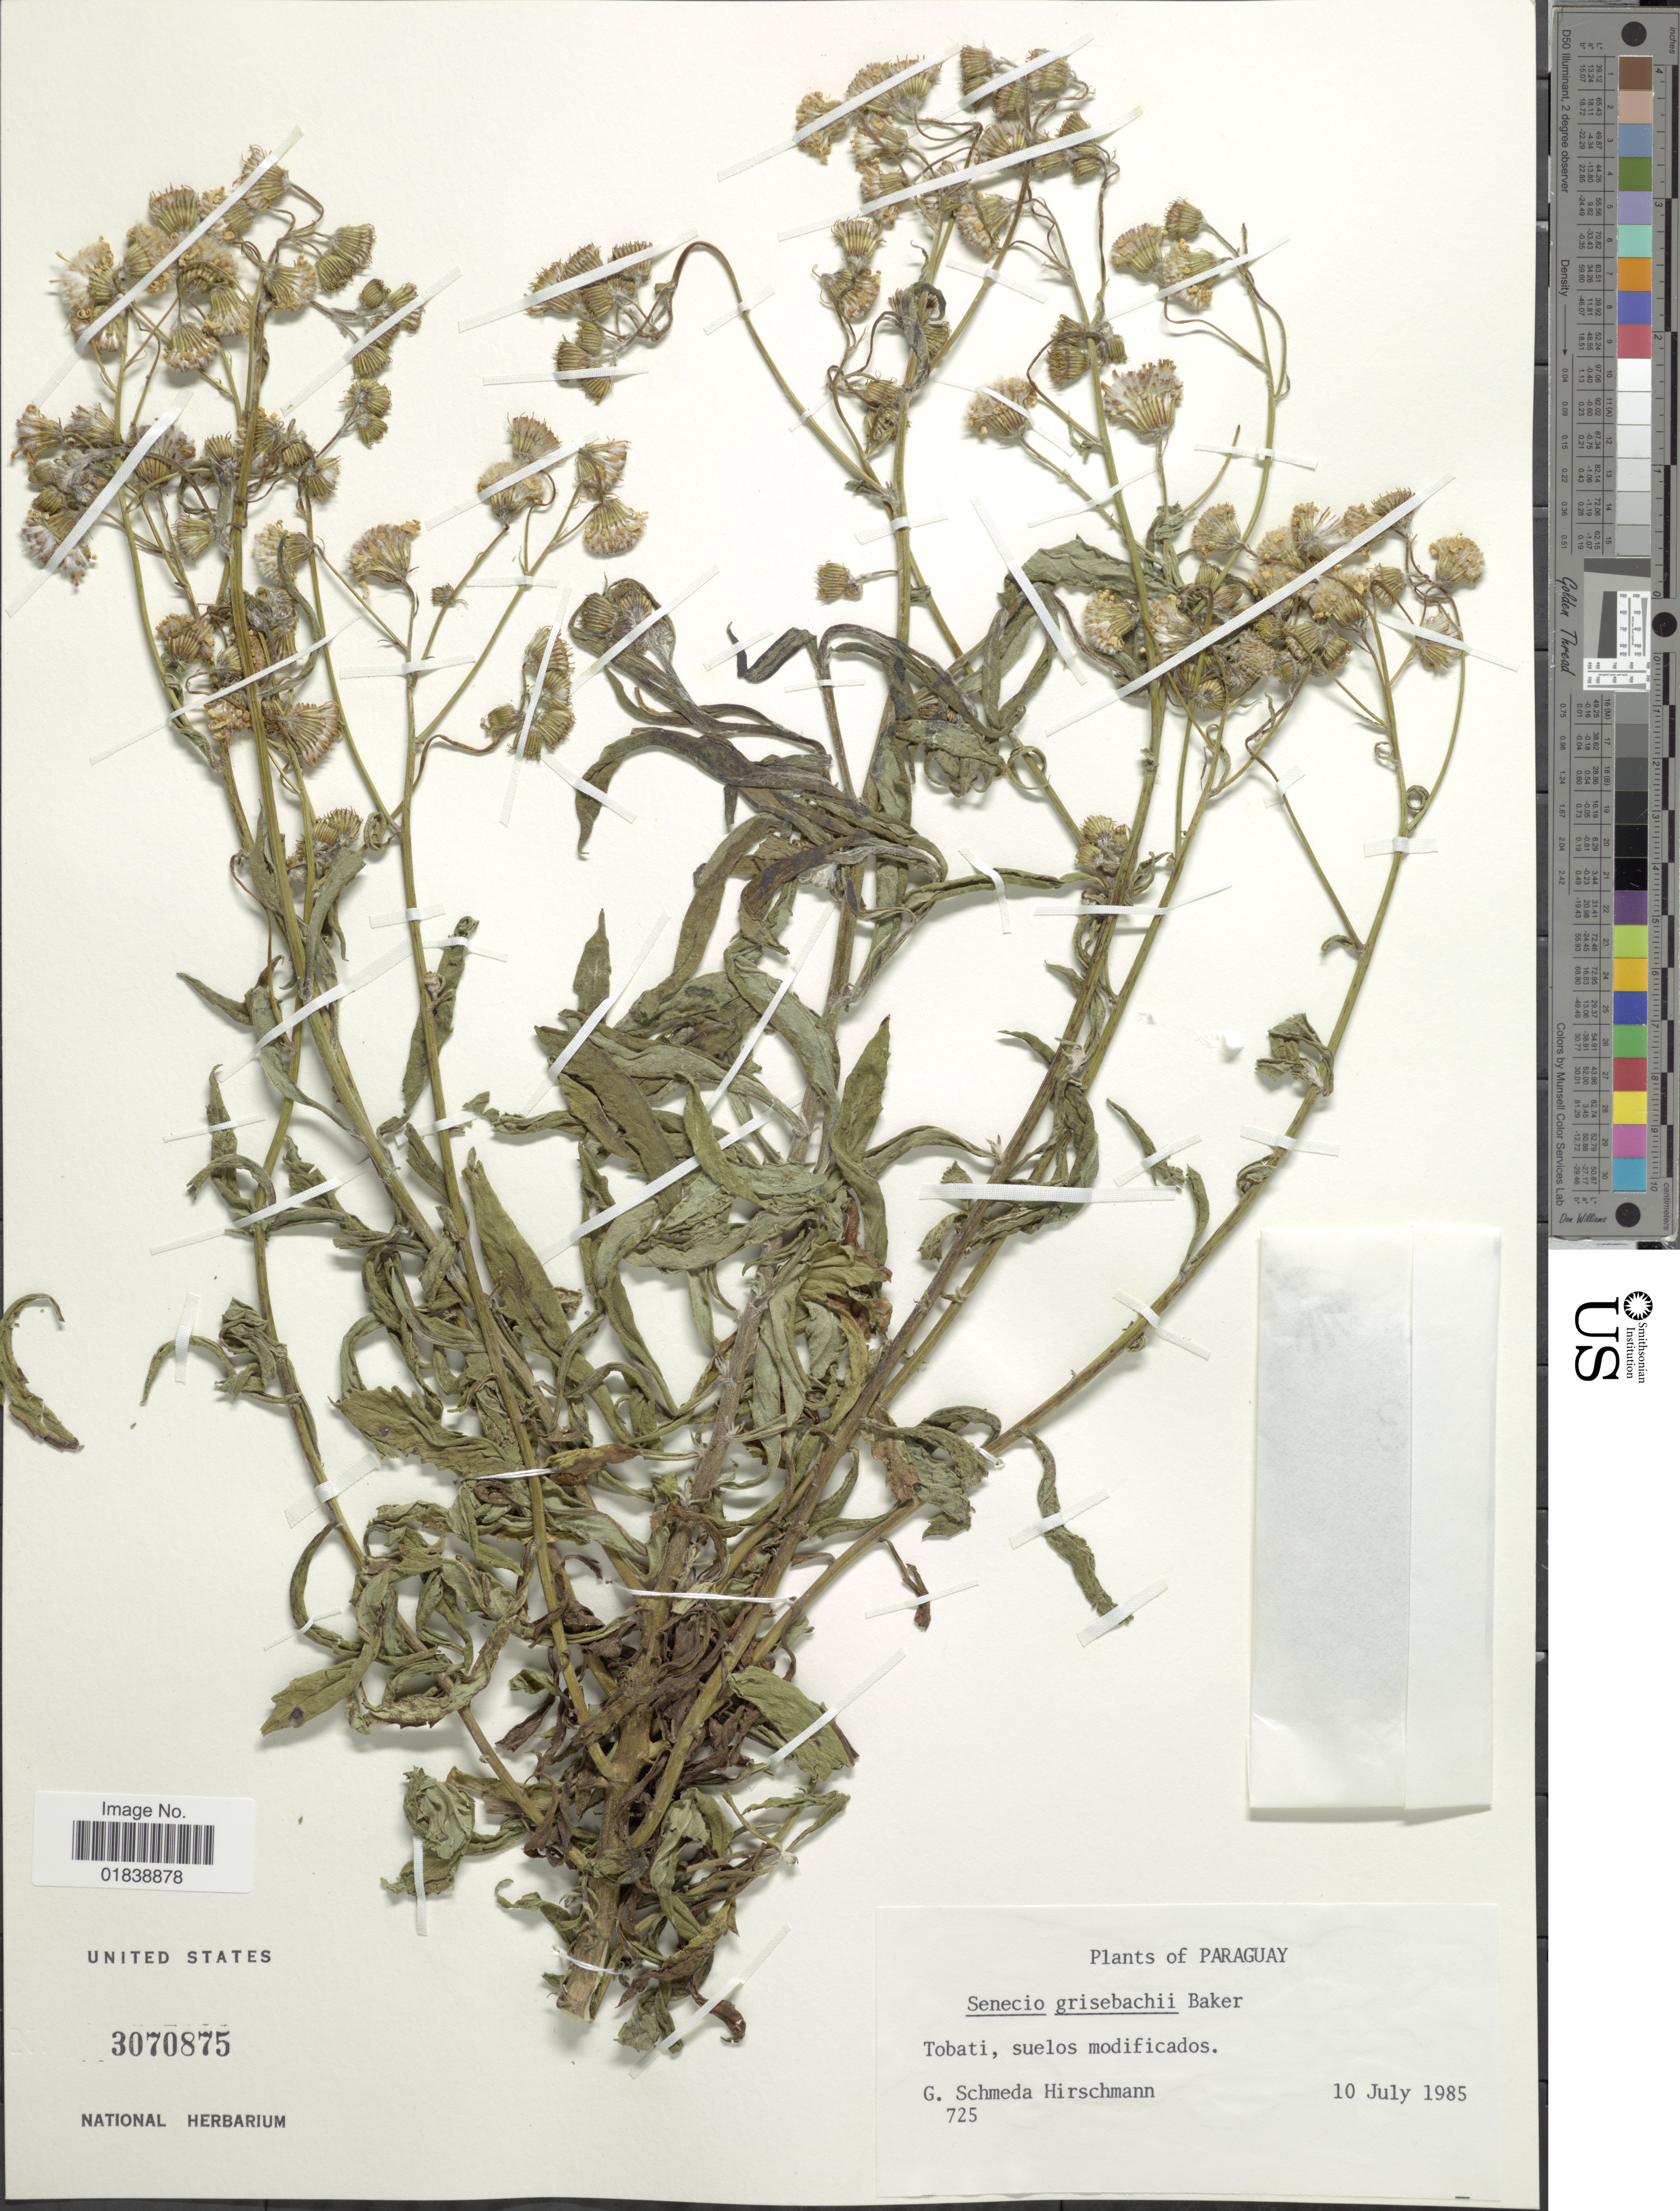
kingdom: Plantae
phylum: Tracheophyta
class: Magnoliopsida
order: Asterales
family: Asteraceae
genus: Senecio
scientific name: Senecio grisebachii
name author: Baker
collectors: G. Hirschmann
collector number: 725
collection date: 1985-07-10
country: Paraguay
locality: Tobati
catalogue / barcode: US 3070875